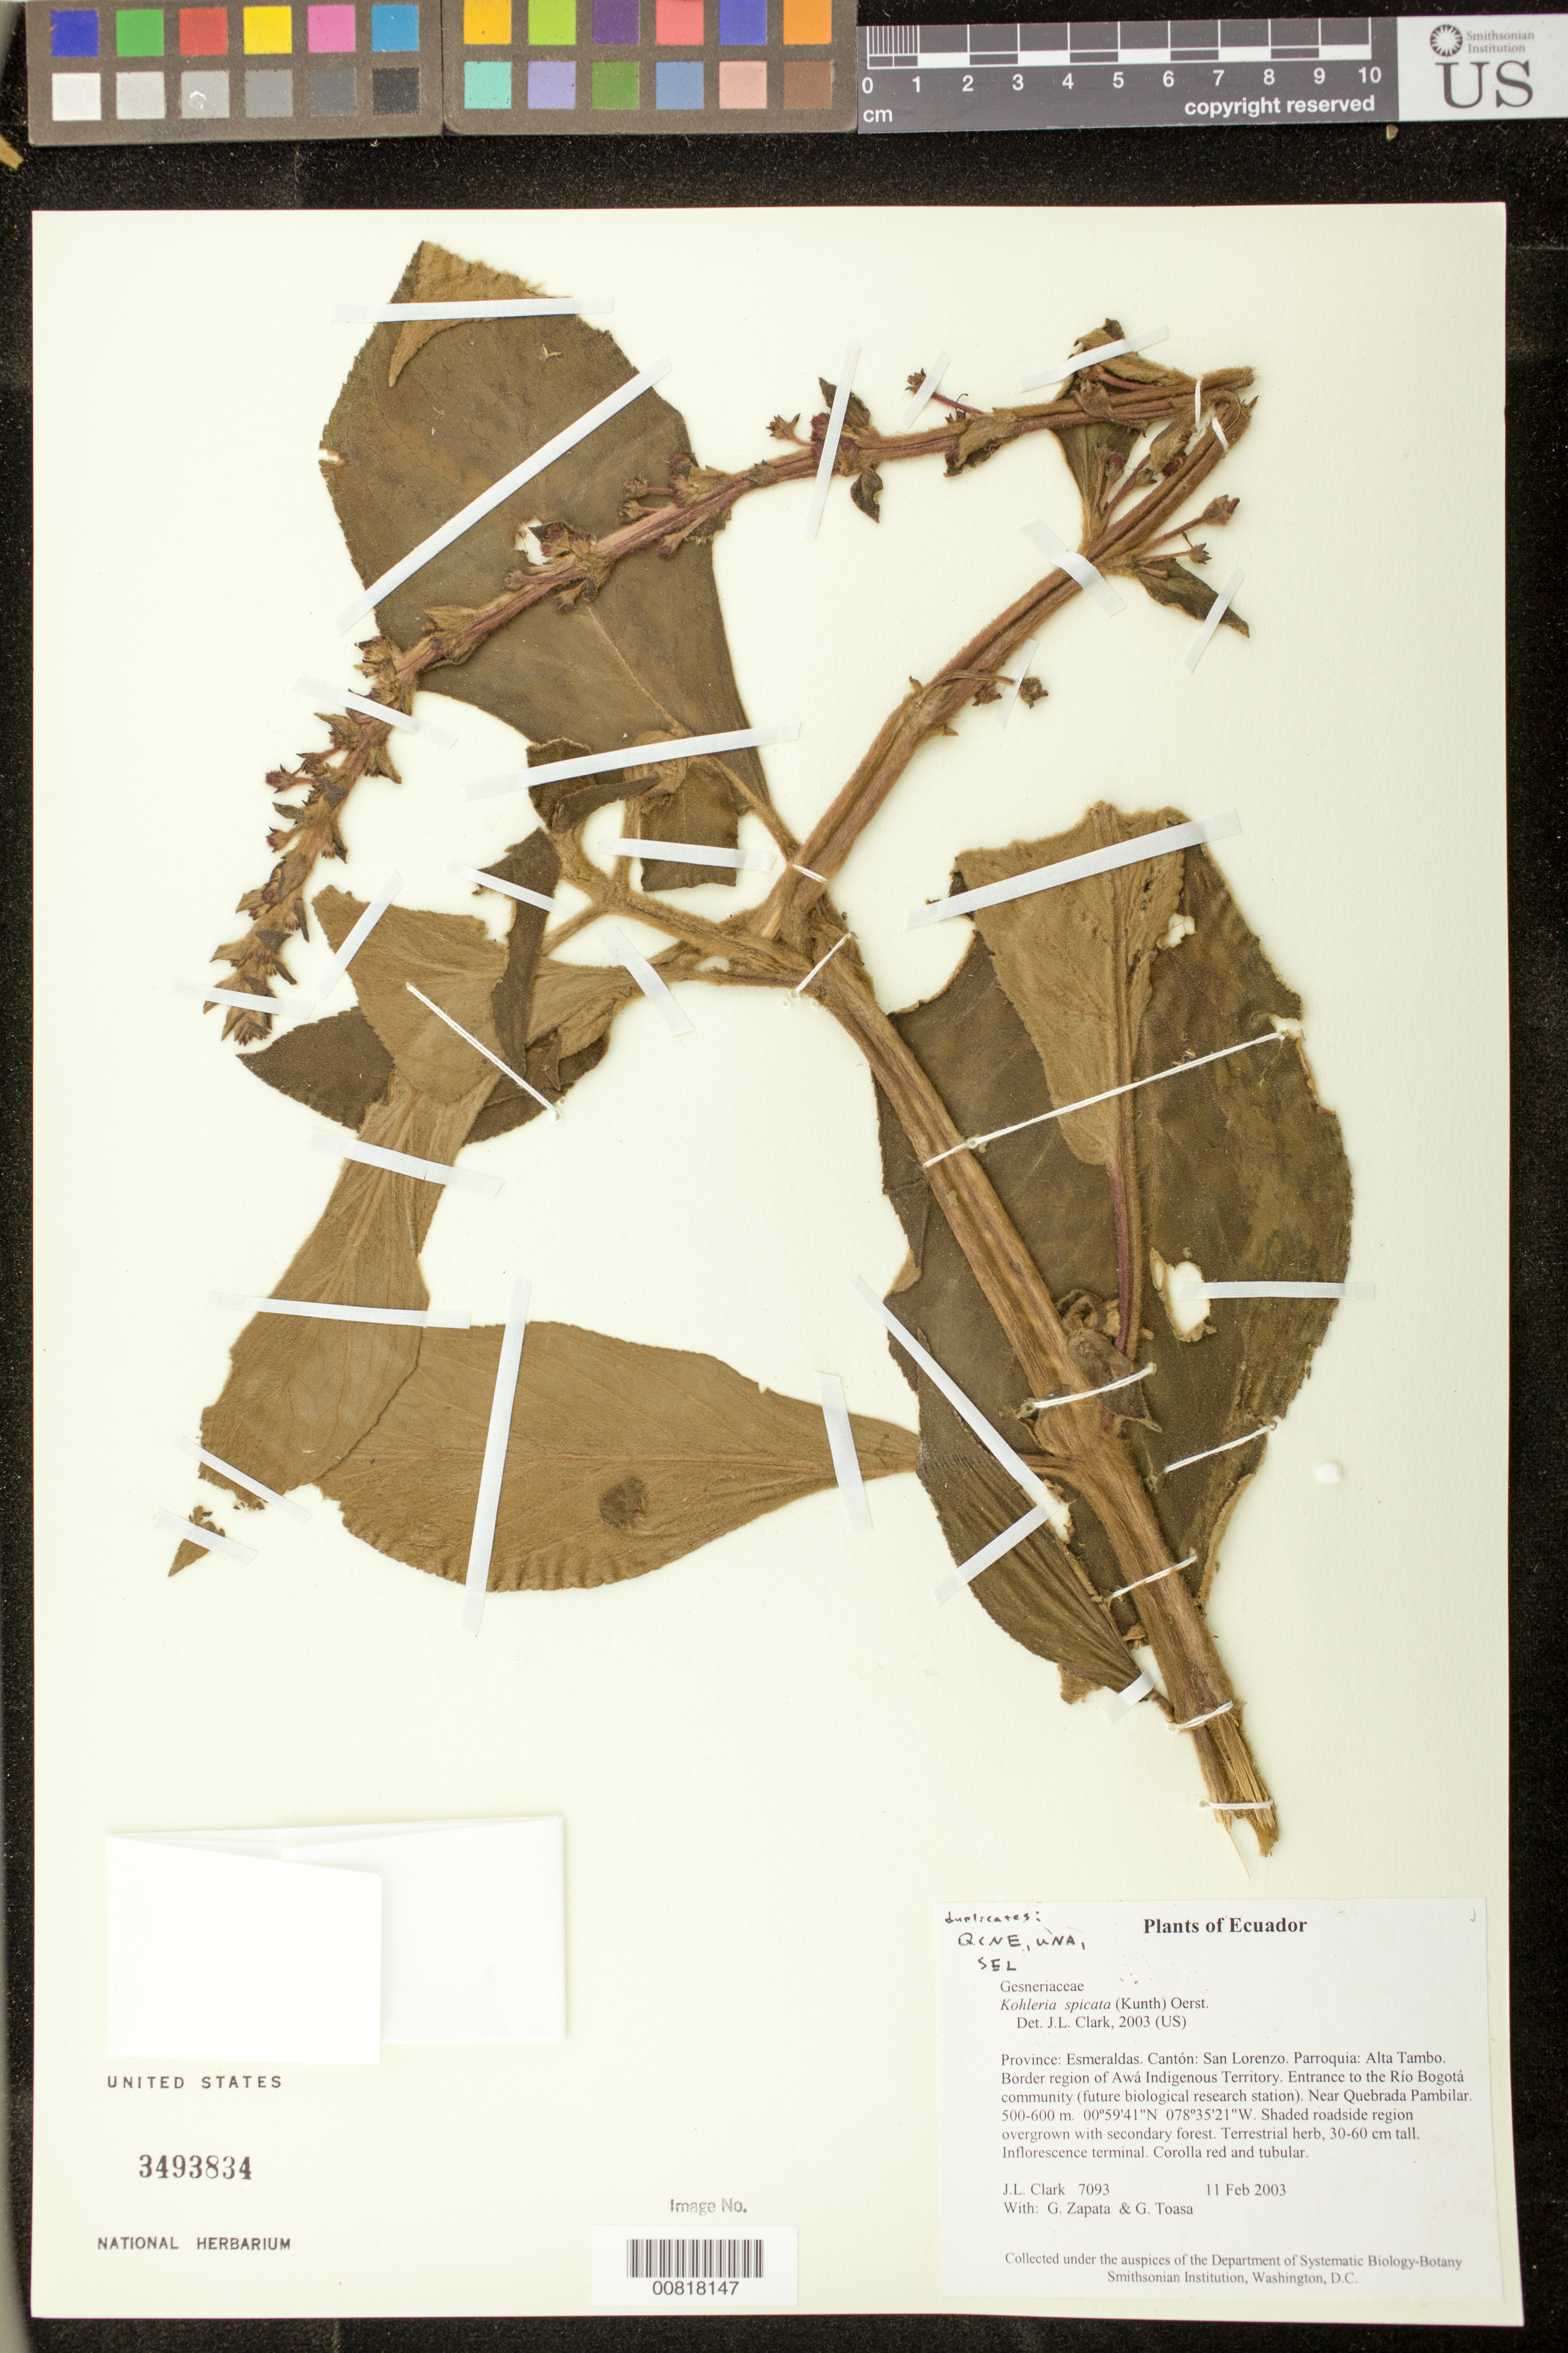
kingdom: Plantae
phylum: Tracheophyta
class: Magnoliopsida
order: Lamiales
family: Gesneriaceae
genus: Kohleria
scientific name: Kohleria spicata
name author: (Kunth) Oerst.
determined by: Clark, J. L., (SEL), The Marie Selby Botanical Garden (UNITED STATES)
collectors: J. L. Clark, G. Zapata & G. Toasa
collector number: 7093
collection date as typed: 11 Feb 2003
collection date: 2003-02-11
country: Ecuador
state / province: Esmeraldas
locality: San Lorenzo. Parroquia: Alta Tambo. Border region of Awá Indigenous Territory. Entrance to the Río Bogotá community (future biological research station). Near Quebrada Pambilar.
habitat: Shaded roadside region overgrown with secondary forest.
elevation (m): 500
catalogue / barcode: US 3493834